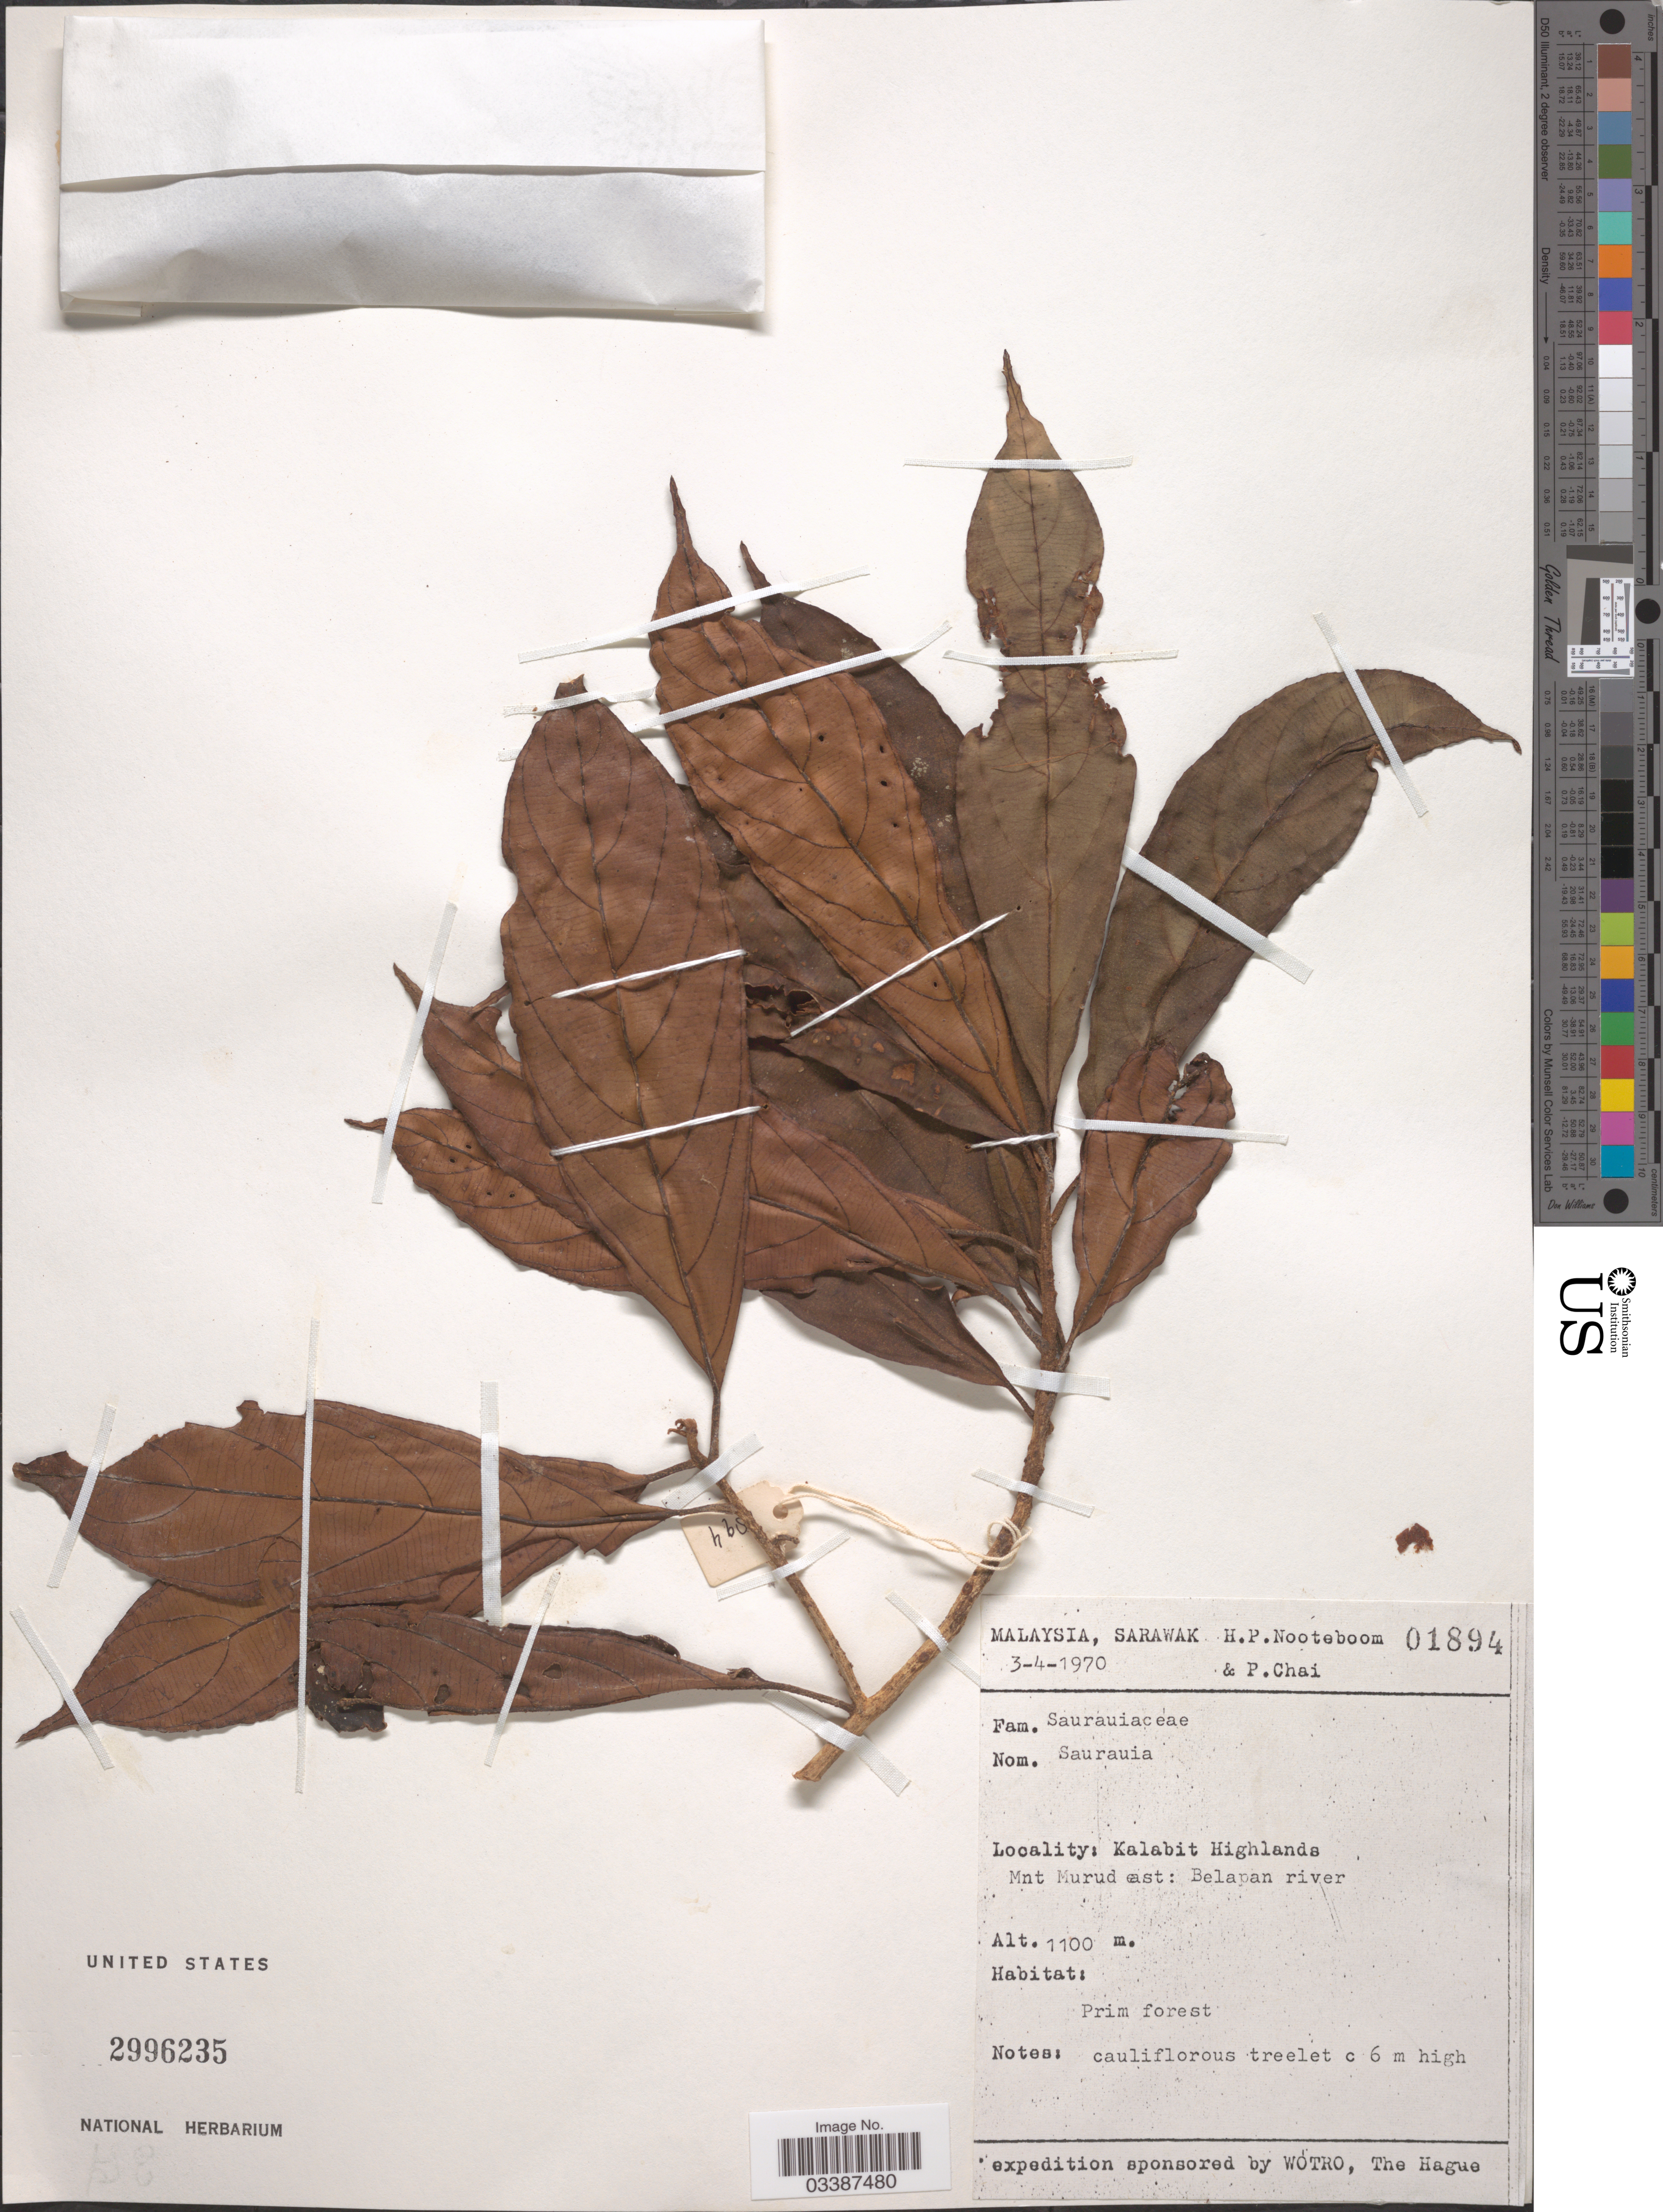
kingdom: Plantae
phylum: Tracheophyta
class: Magnoliopsida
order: Ericales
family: Actinidiaceae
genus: Saurauia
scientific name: Saurauia sp.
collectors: H. P. Nooteboom & P. Chai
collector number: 01894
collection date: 1970-04-03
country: Malaysia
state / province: Sarawak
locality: Kalabit Highlands. Mnt Murud east: Belapan river.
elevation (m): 1100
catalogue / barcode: US 2996235